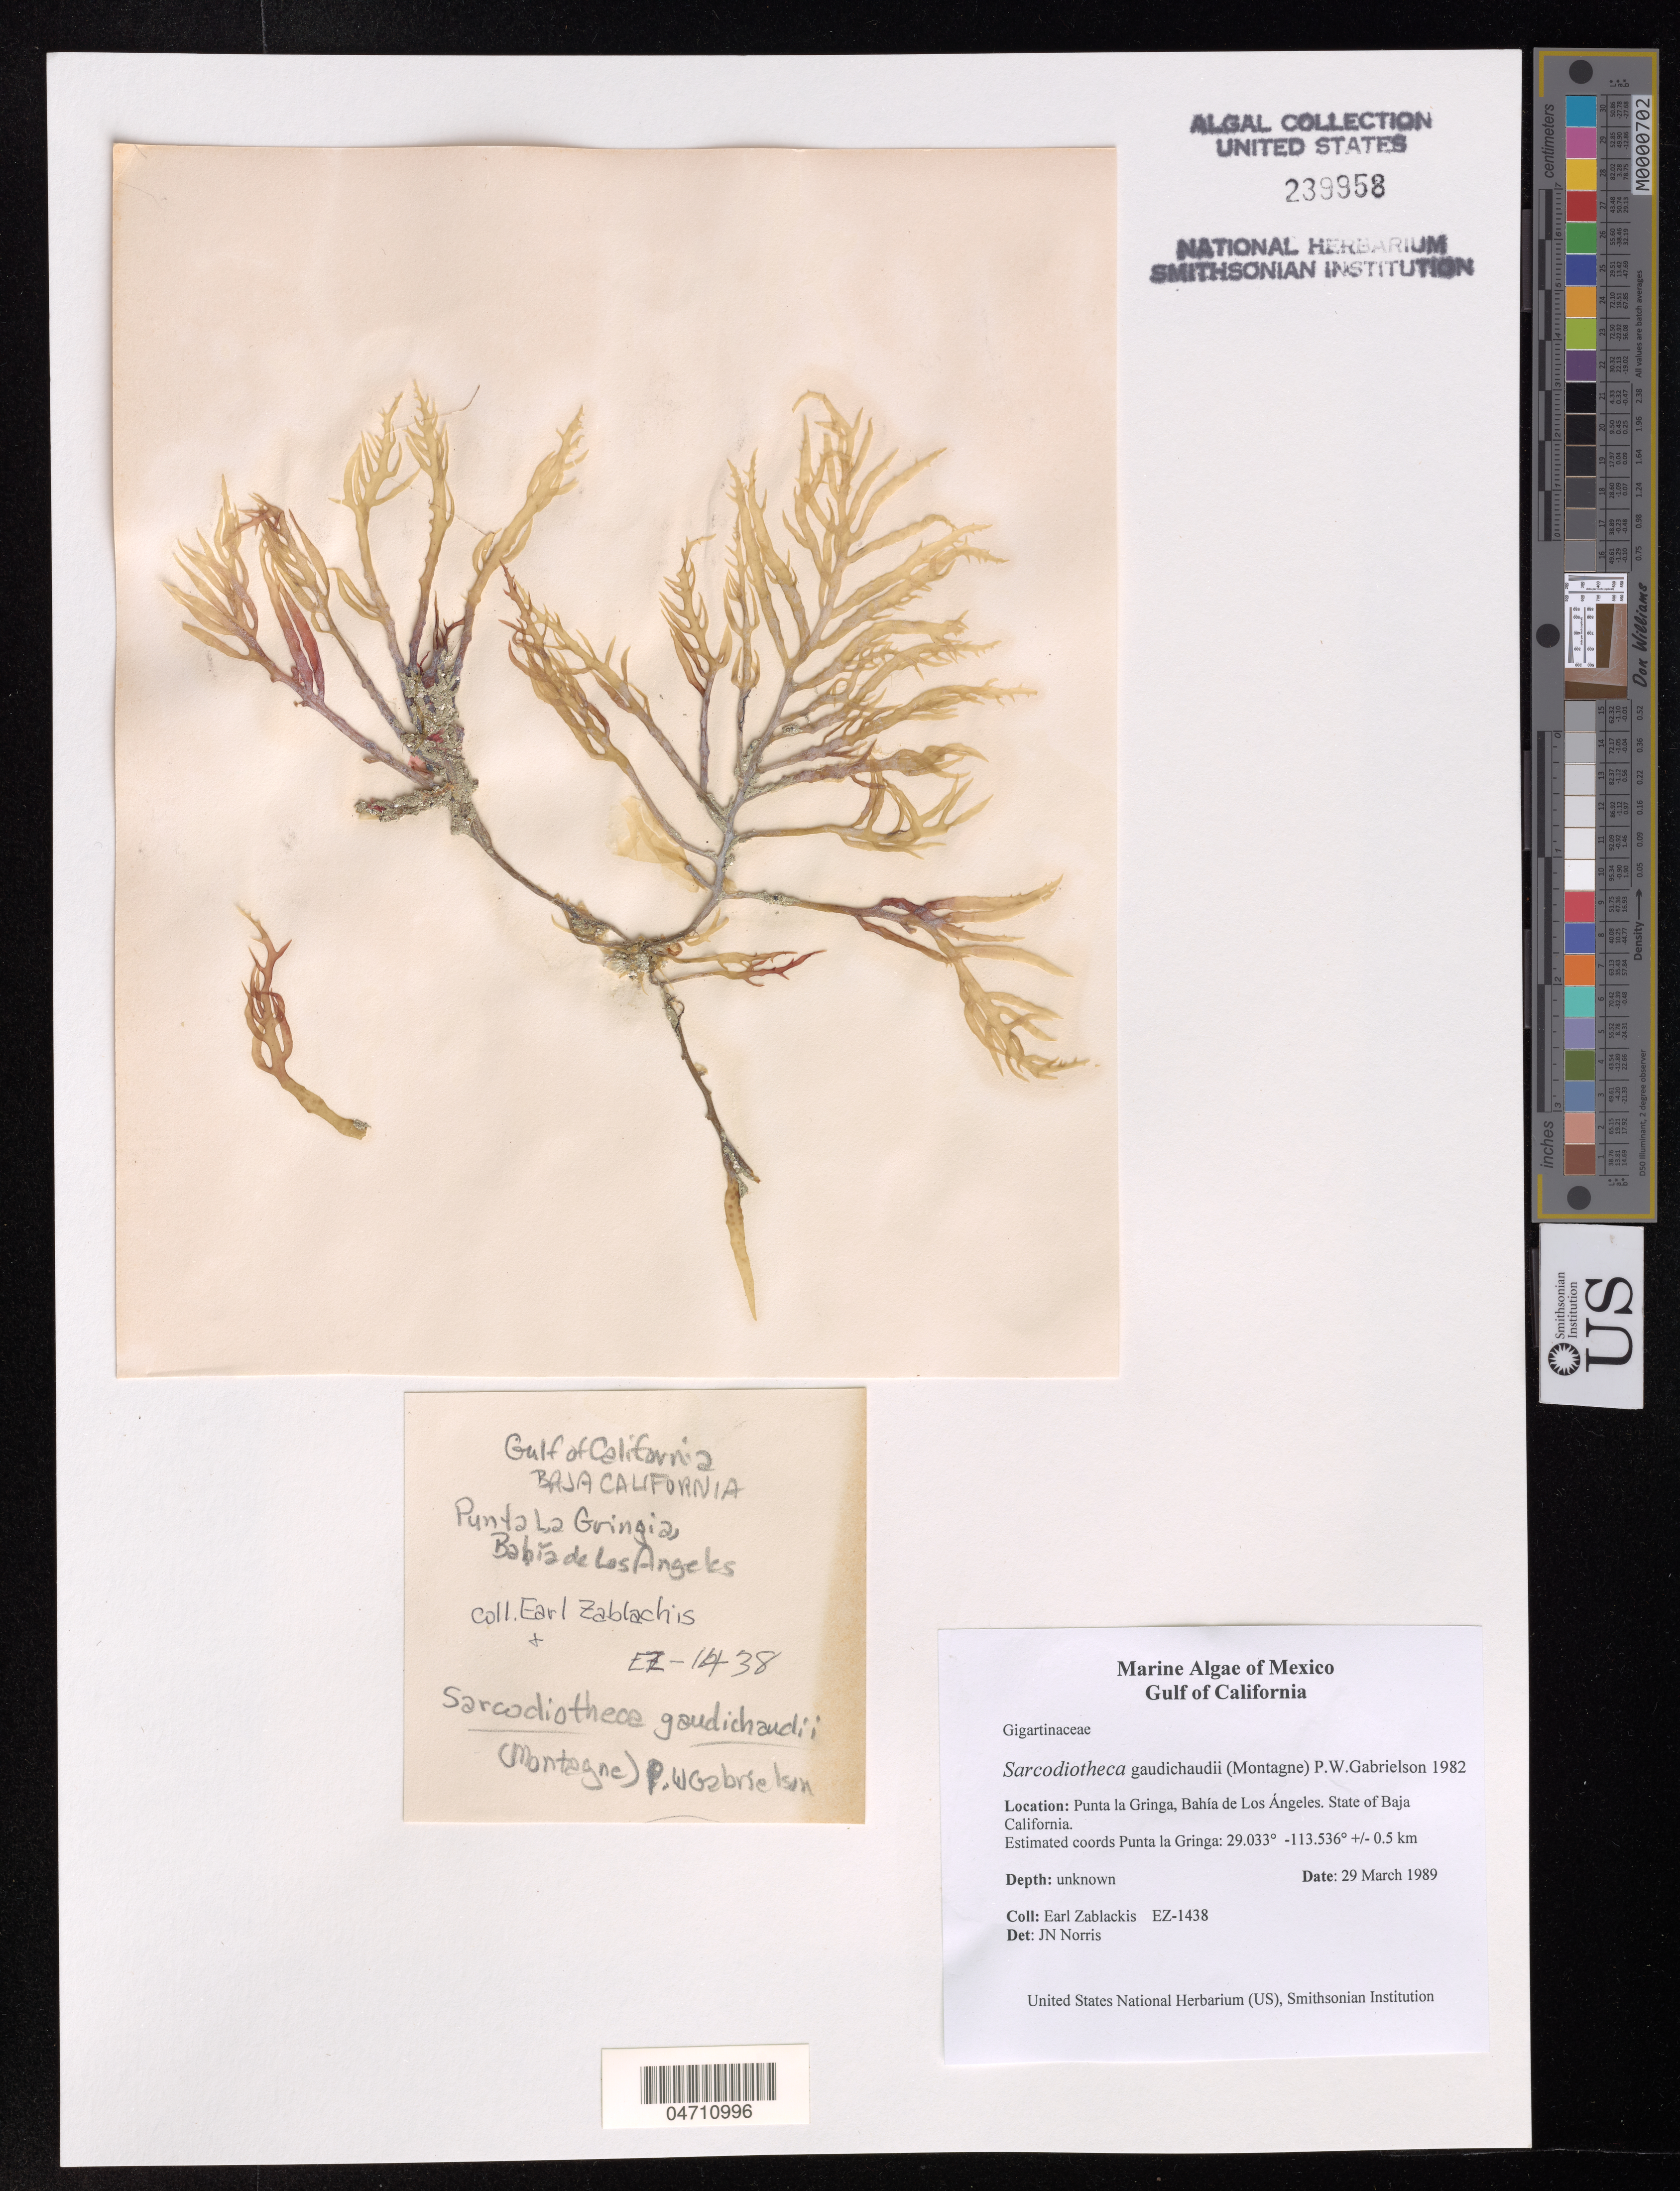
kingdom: Plantae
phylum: Rhodophyta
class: Florideophyceae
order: Gigartinales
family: Solieriaceae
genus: Sarcodiotheca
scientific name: Sarcodiotheca gaudichaudii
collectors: E. Zablackis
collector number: EZ-1438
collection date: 1989-03-29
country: Mexico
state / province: Baja California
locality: Punta la Gringa, Bahía de Los Ángeles.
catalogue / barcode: US 239958